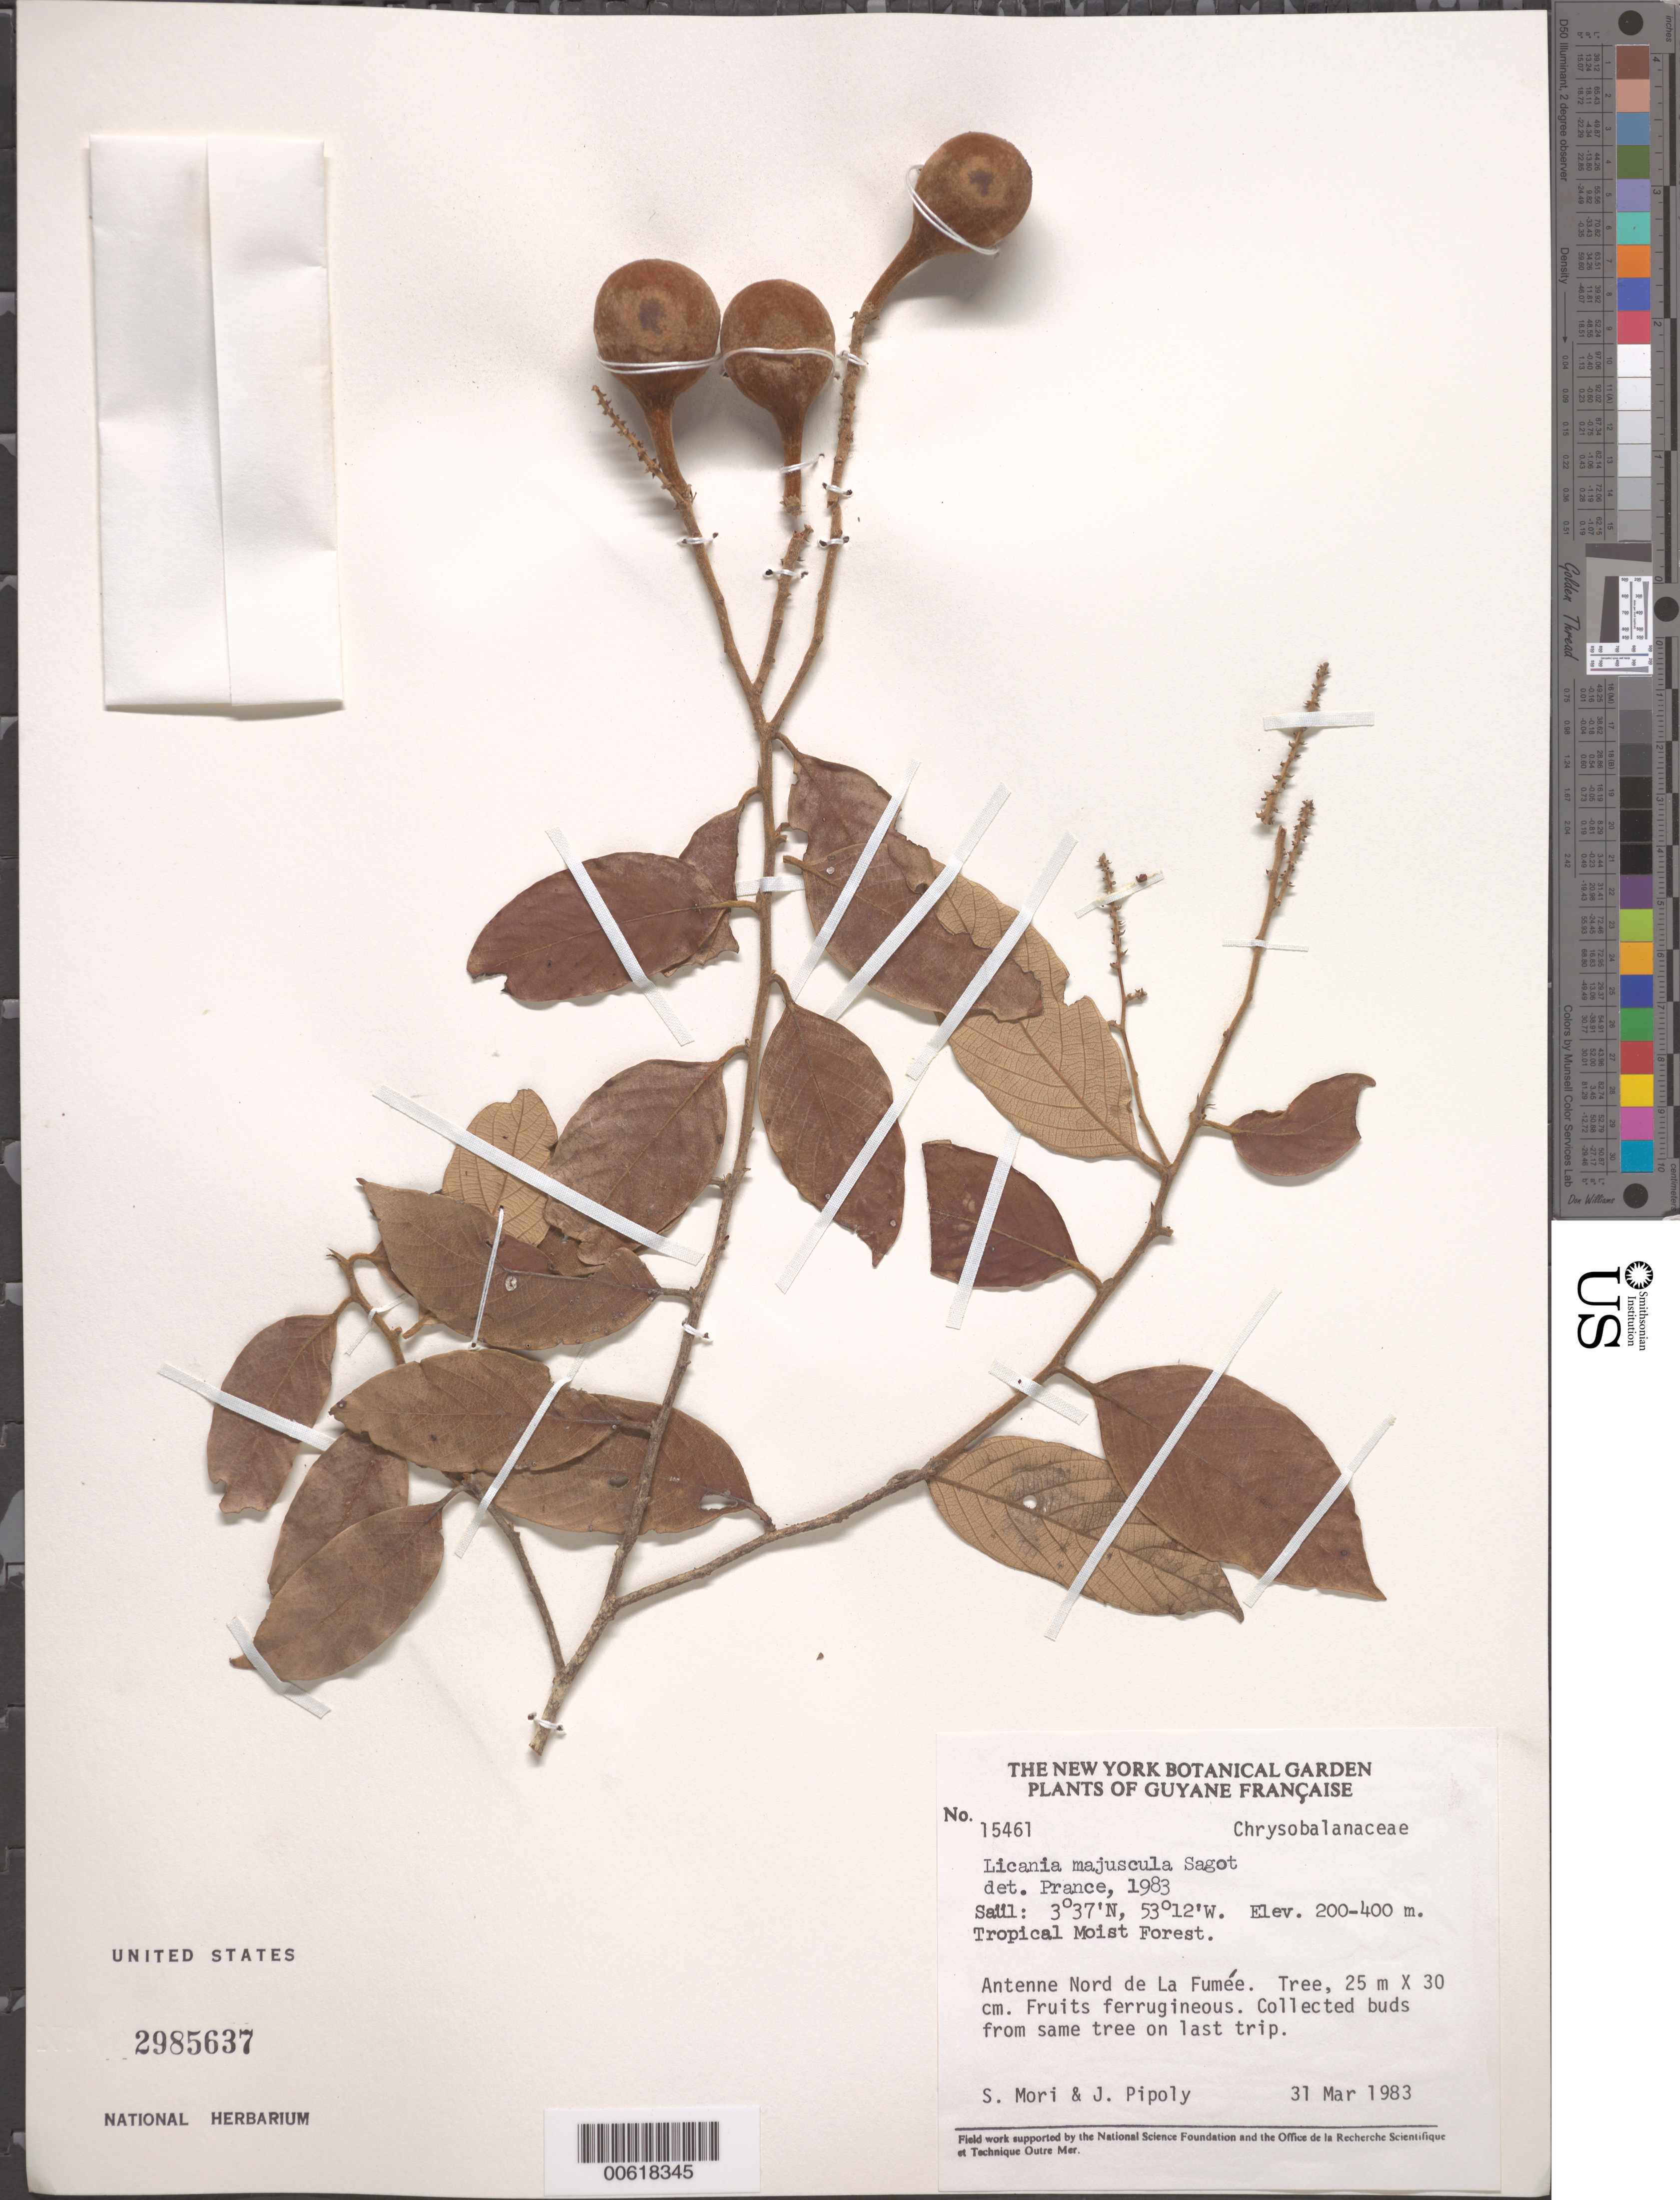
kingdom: Plantae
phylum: Tracheophyta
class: Magnoliopsida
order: Malpighiales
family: Chrysobalanaceae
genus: Licania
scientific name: Licania majuscula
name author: Sagot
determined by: Prance, G. T.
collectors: S. Mori & J. J. Pipoly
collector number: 15461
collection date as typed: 31-Mar-83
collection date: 1983-03-31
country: French Guiana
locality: Saül, Antenne Nord de la Fumée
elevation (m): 200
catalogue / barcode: US 2985637